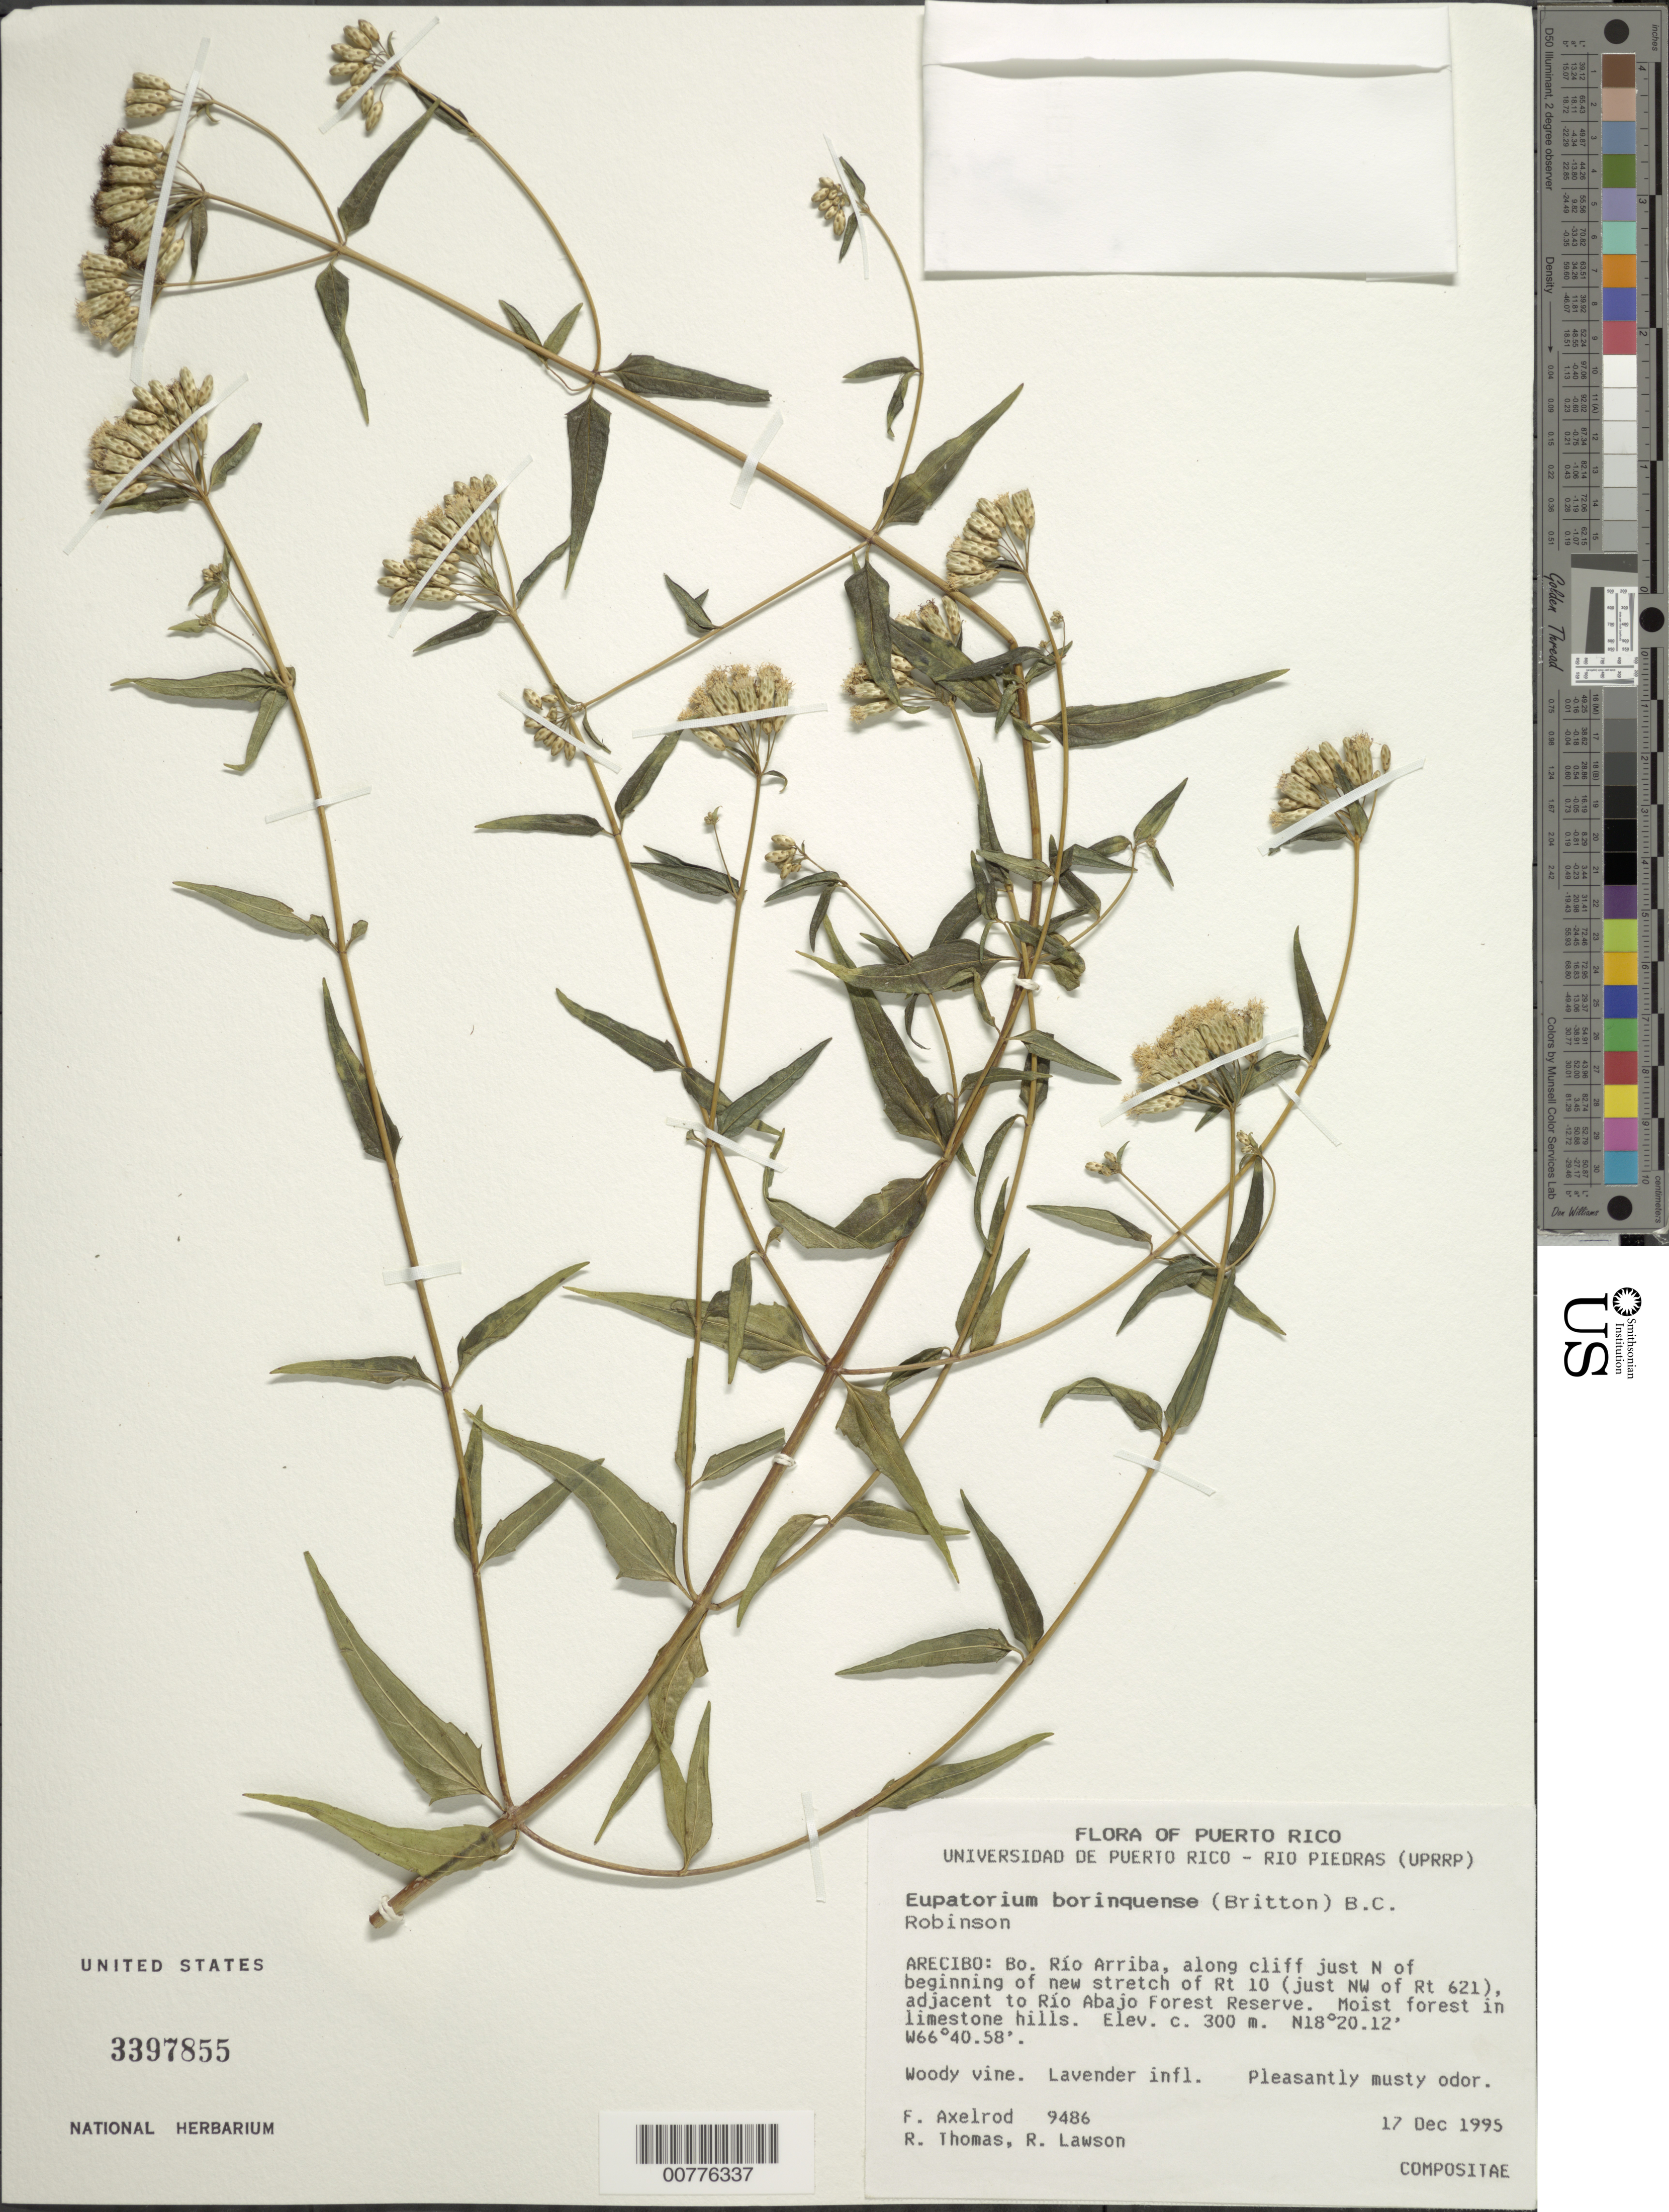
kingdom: Plantae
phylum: Tracheophyta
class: Magnoliopsida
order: Asterales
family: Asteraceae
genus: Chromolaena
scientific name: Chromolaena borinquensis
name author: (Britton) R.M. King & H. Rob.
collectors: F. S. Axelrod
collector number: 9486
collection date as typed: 17 Dec 1995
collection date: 1995-12-17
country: Puerto Rico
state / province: Arecibo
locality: Arecibo: Bo. Río Arriba, along cliff just N of beginning of new stretch of Rt 10 (just NW of Rt 621), adjacent to Río Abajo Forest Reserve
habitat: Moist forest in limestone hills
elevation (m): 300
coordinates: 18.33533333, -66.67633333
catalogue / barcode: US 3397855